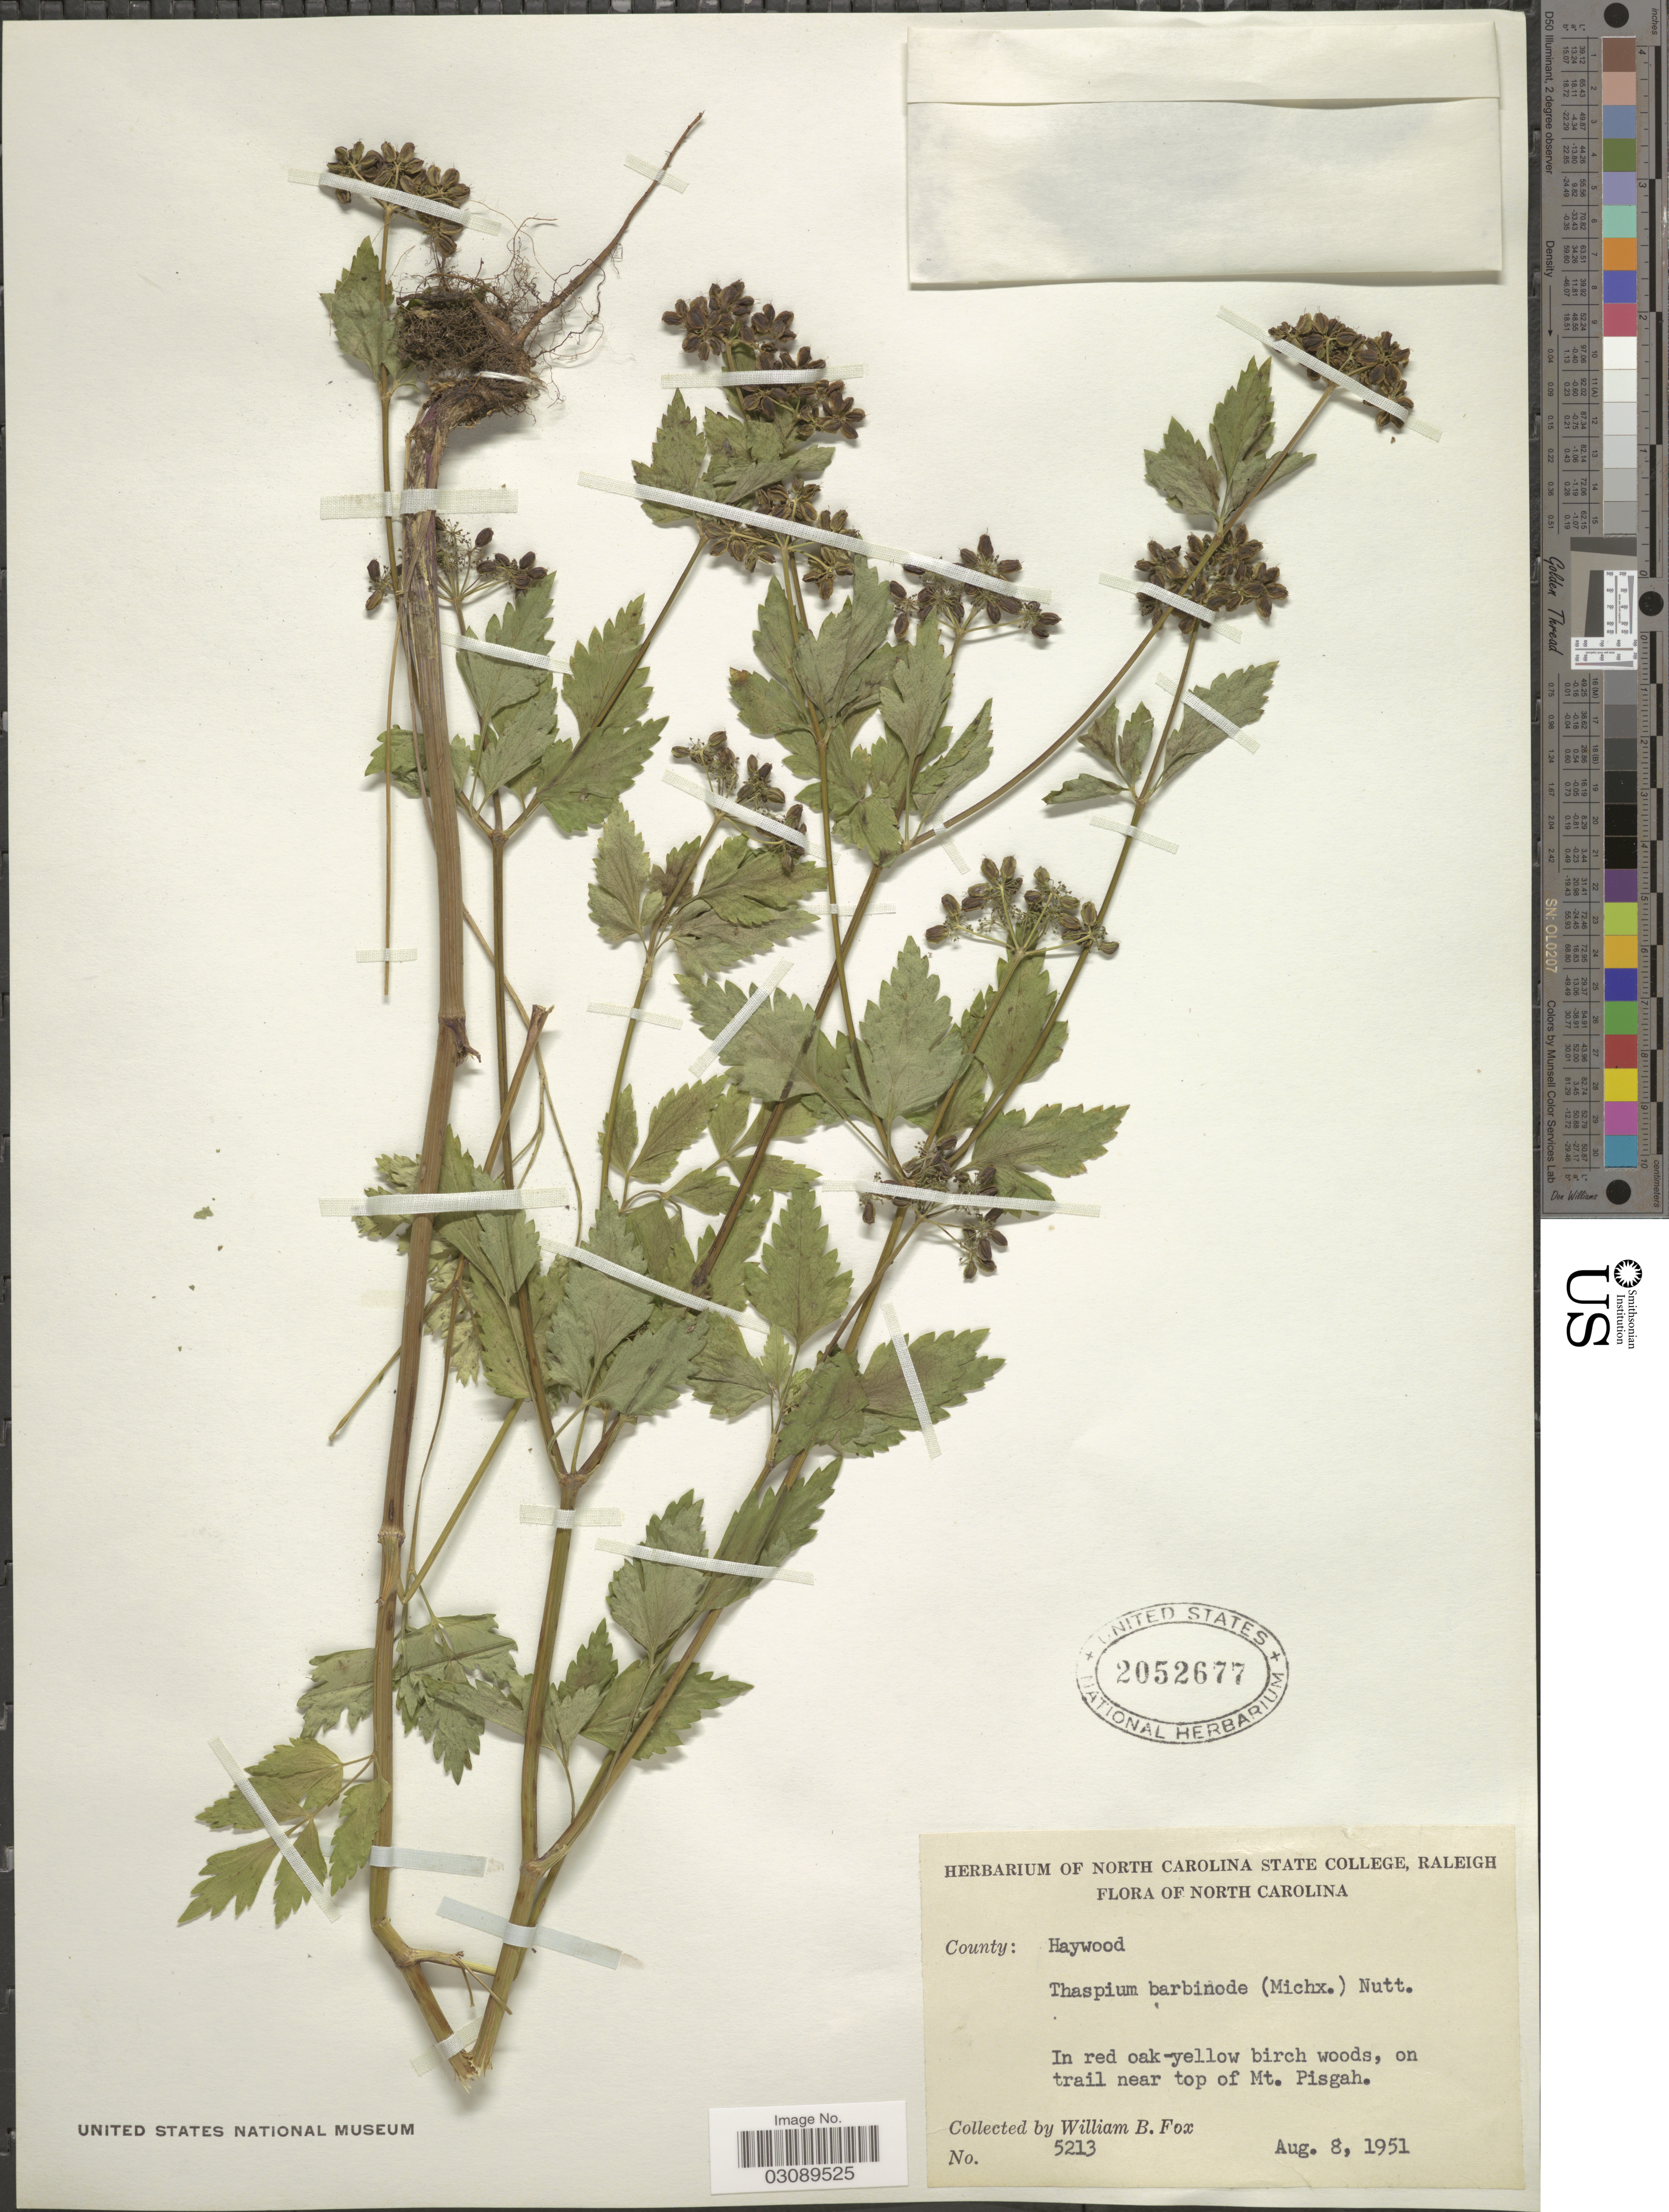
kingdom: Plantae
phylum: Tracheophyta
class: Magnoliopsida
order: Apiales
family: Apiaceae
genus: Thaspium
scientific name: Thaspium barbinode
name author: (Michx.) Nutt.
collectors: W. B. Fox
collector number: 5213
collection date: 1951-08-08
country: United States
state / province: North Carolina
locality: County: Haywood. On trail near top of Mt. Pisgah.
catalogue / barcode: US 2052677